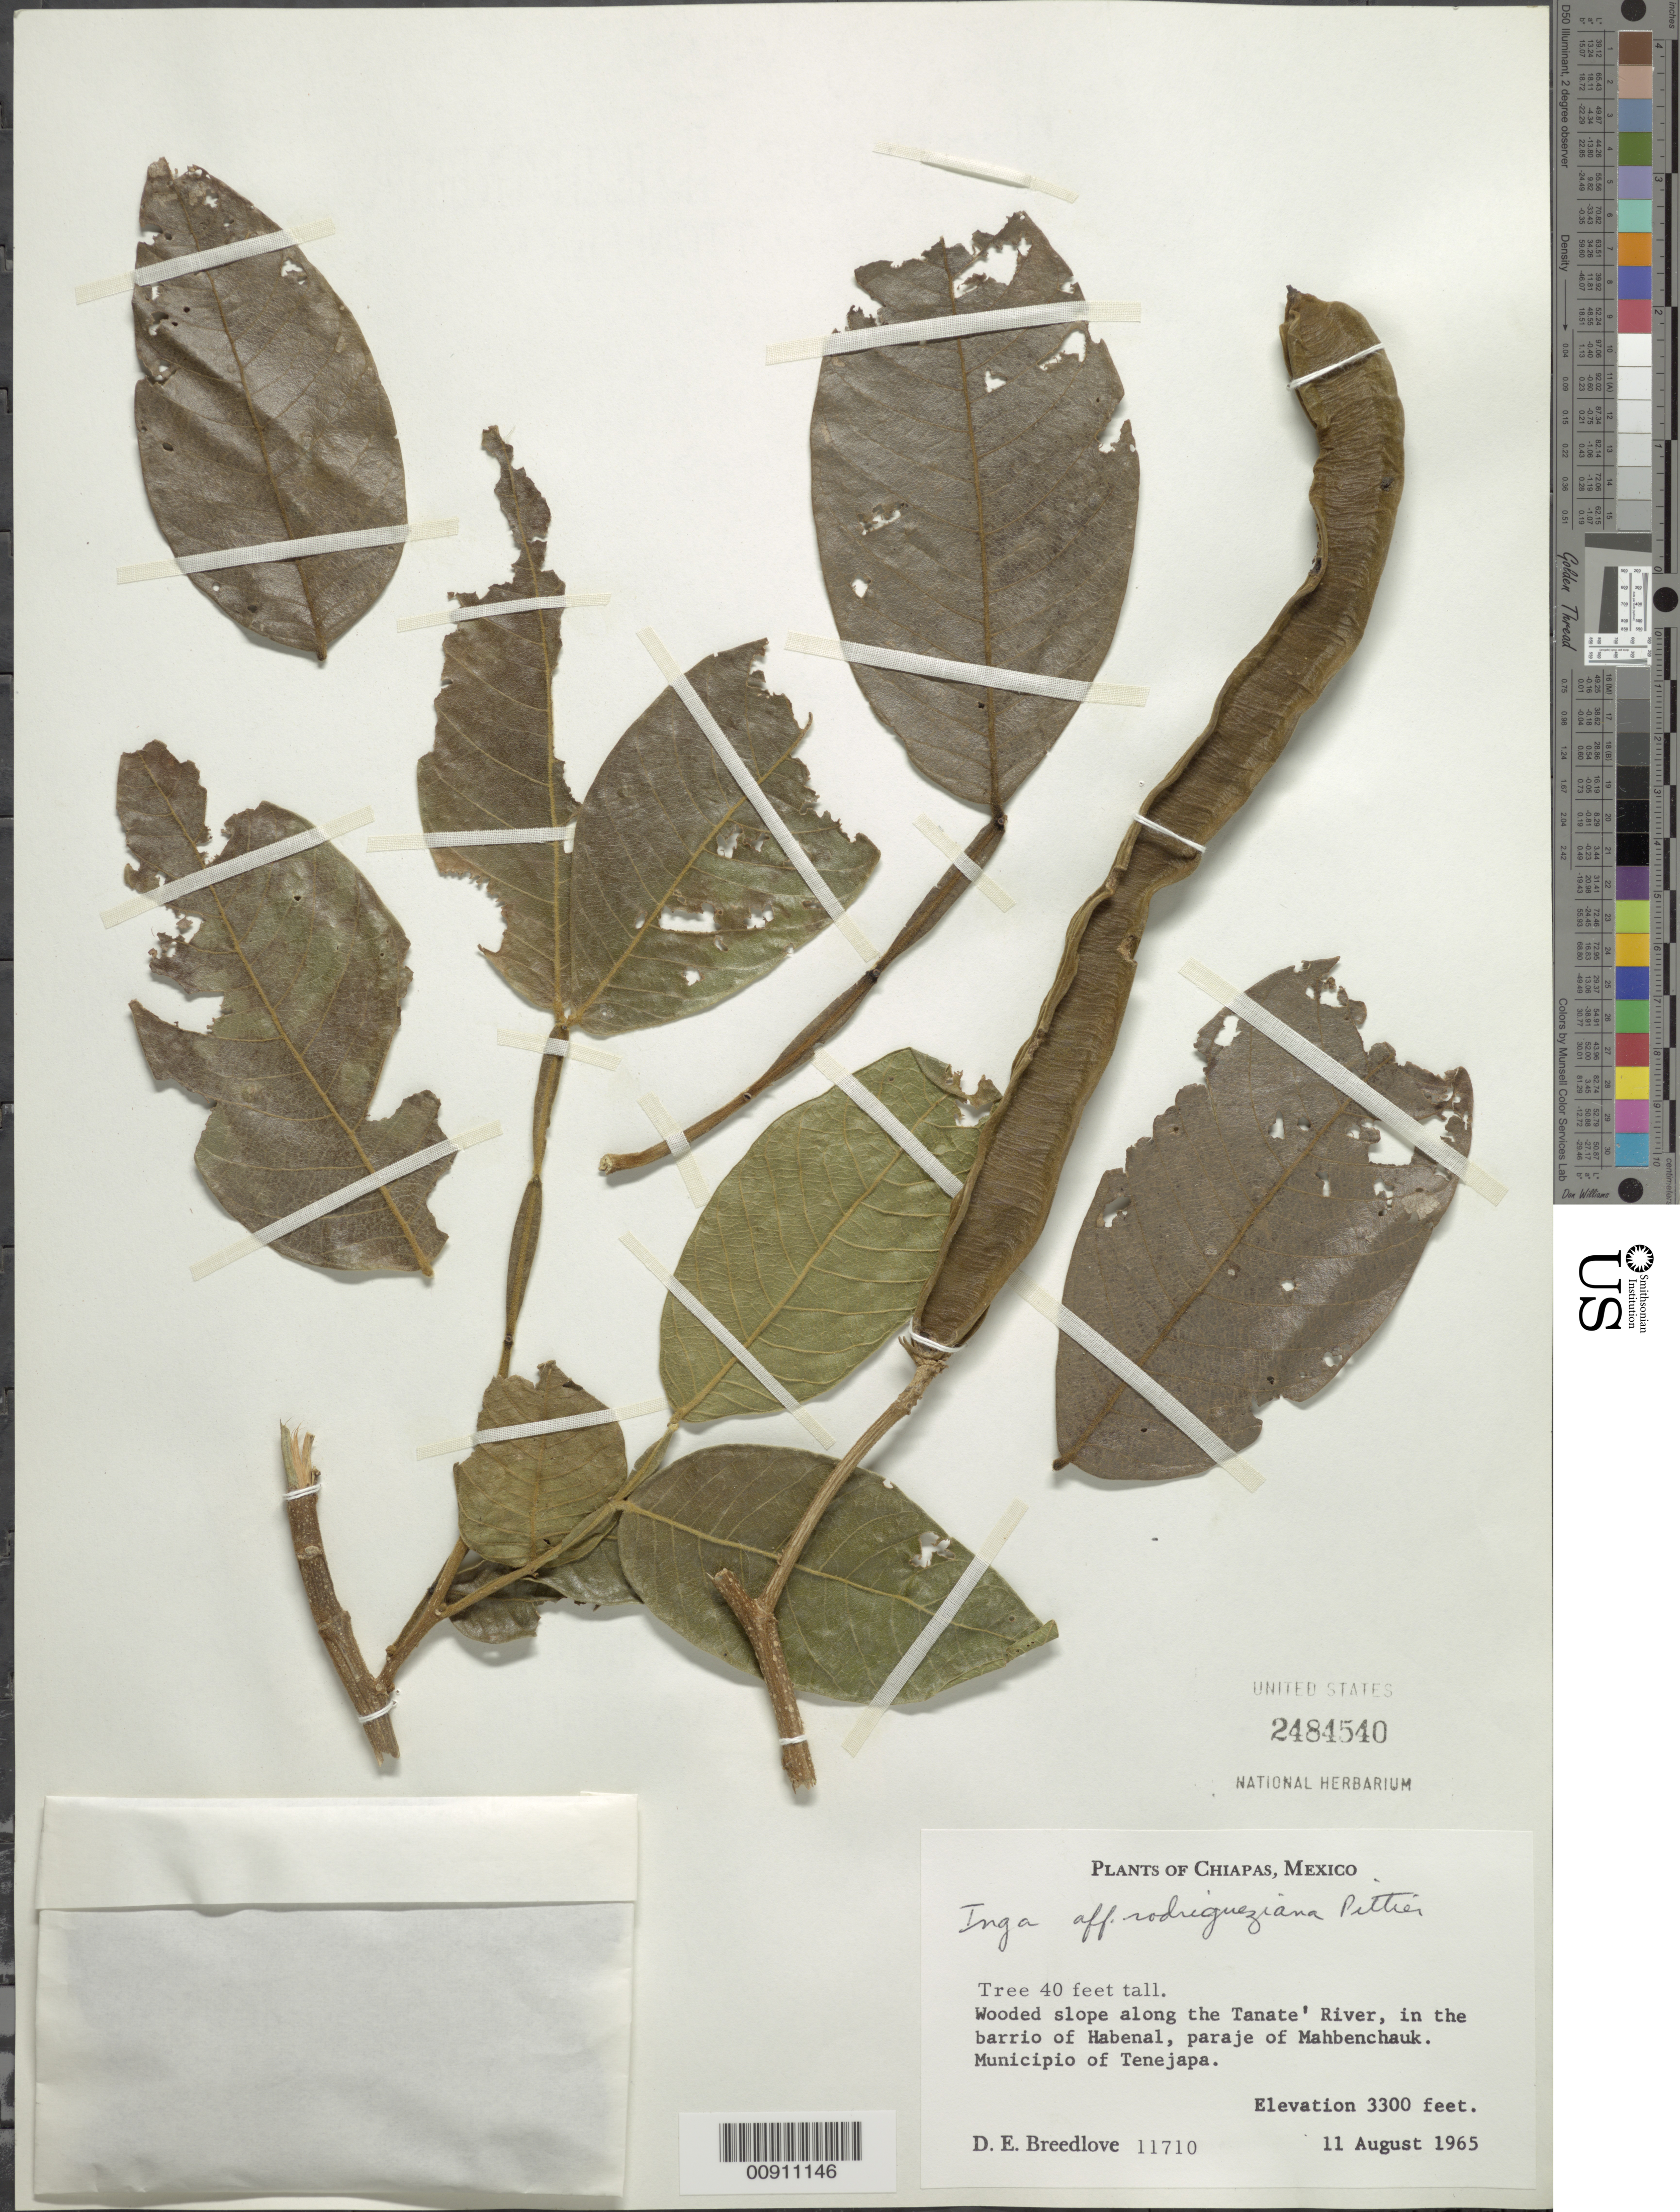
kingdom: Plantae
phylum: Tracheophyta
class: Magnoliopsida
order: Fabales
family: Fabaceae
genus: Inga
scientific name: Inga sp.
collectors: D. E. Breedlove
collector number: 11710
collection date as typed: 11 Aug 1965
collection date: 1965-08-11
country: Mexico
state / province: Chiapas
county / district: Tenejapa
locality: Along the Tanate' River, in the barrio of Habenal, paraje of Mahbenchauk. Municipio of Tenejapa, Chiapas.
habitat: Wooded slope along river.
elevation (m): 1006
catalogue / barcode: US 2484540